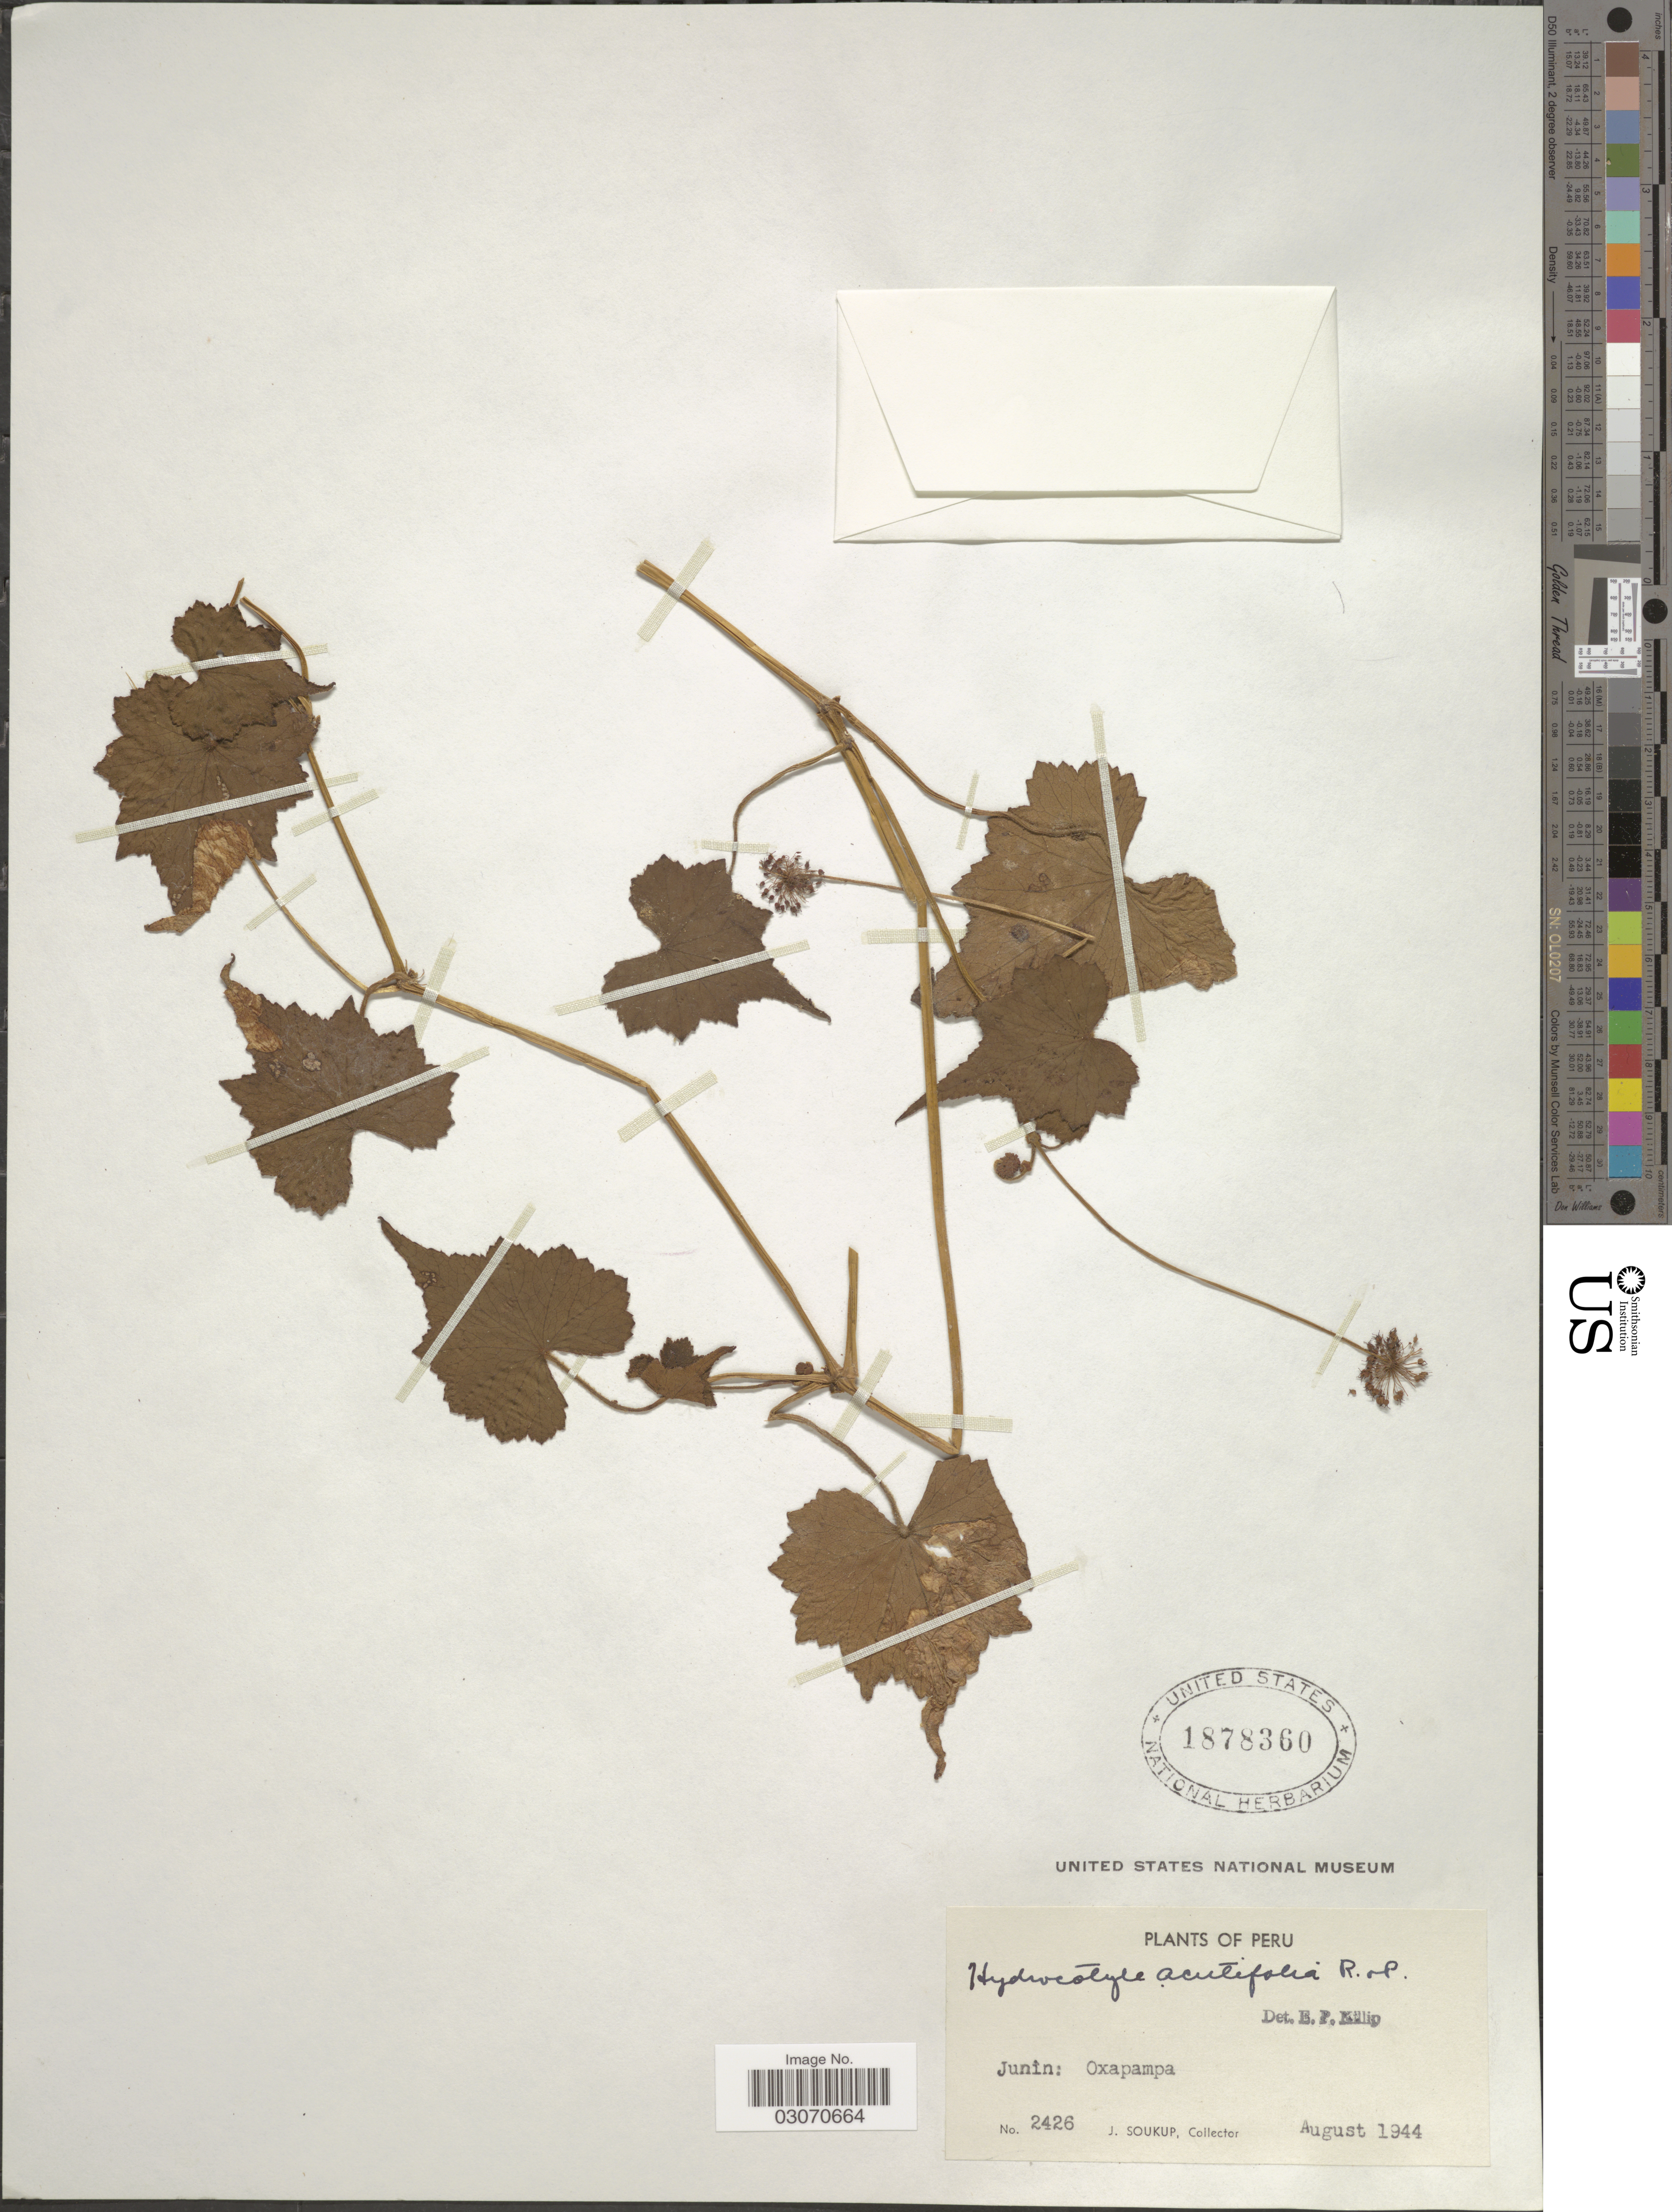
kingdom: Plantae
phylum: Tracheophyta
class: Magnoliopsida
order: Apiales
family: Araliaceae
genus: Hydrocotyle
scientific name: Hydrocotyle acutifolia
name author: Ruiz & Pav.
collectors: J. Soukup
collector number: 2426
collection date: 1944-08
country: Peru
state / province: Junín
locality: Oxapampa.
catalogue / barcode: US 1878360